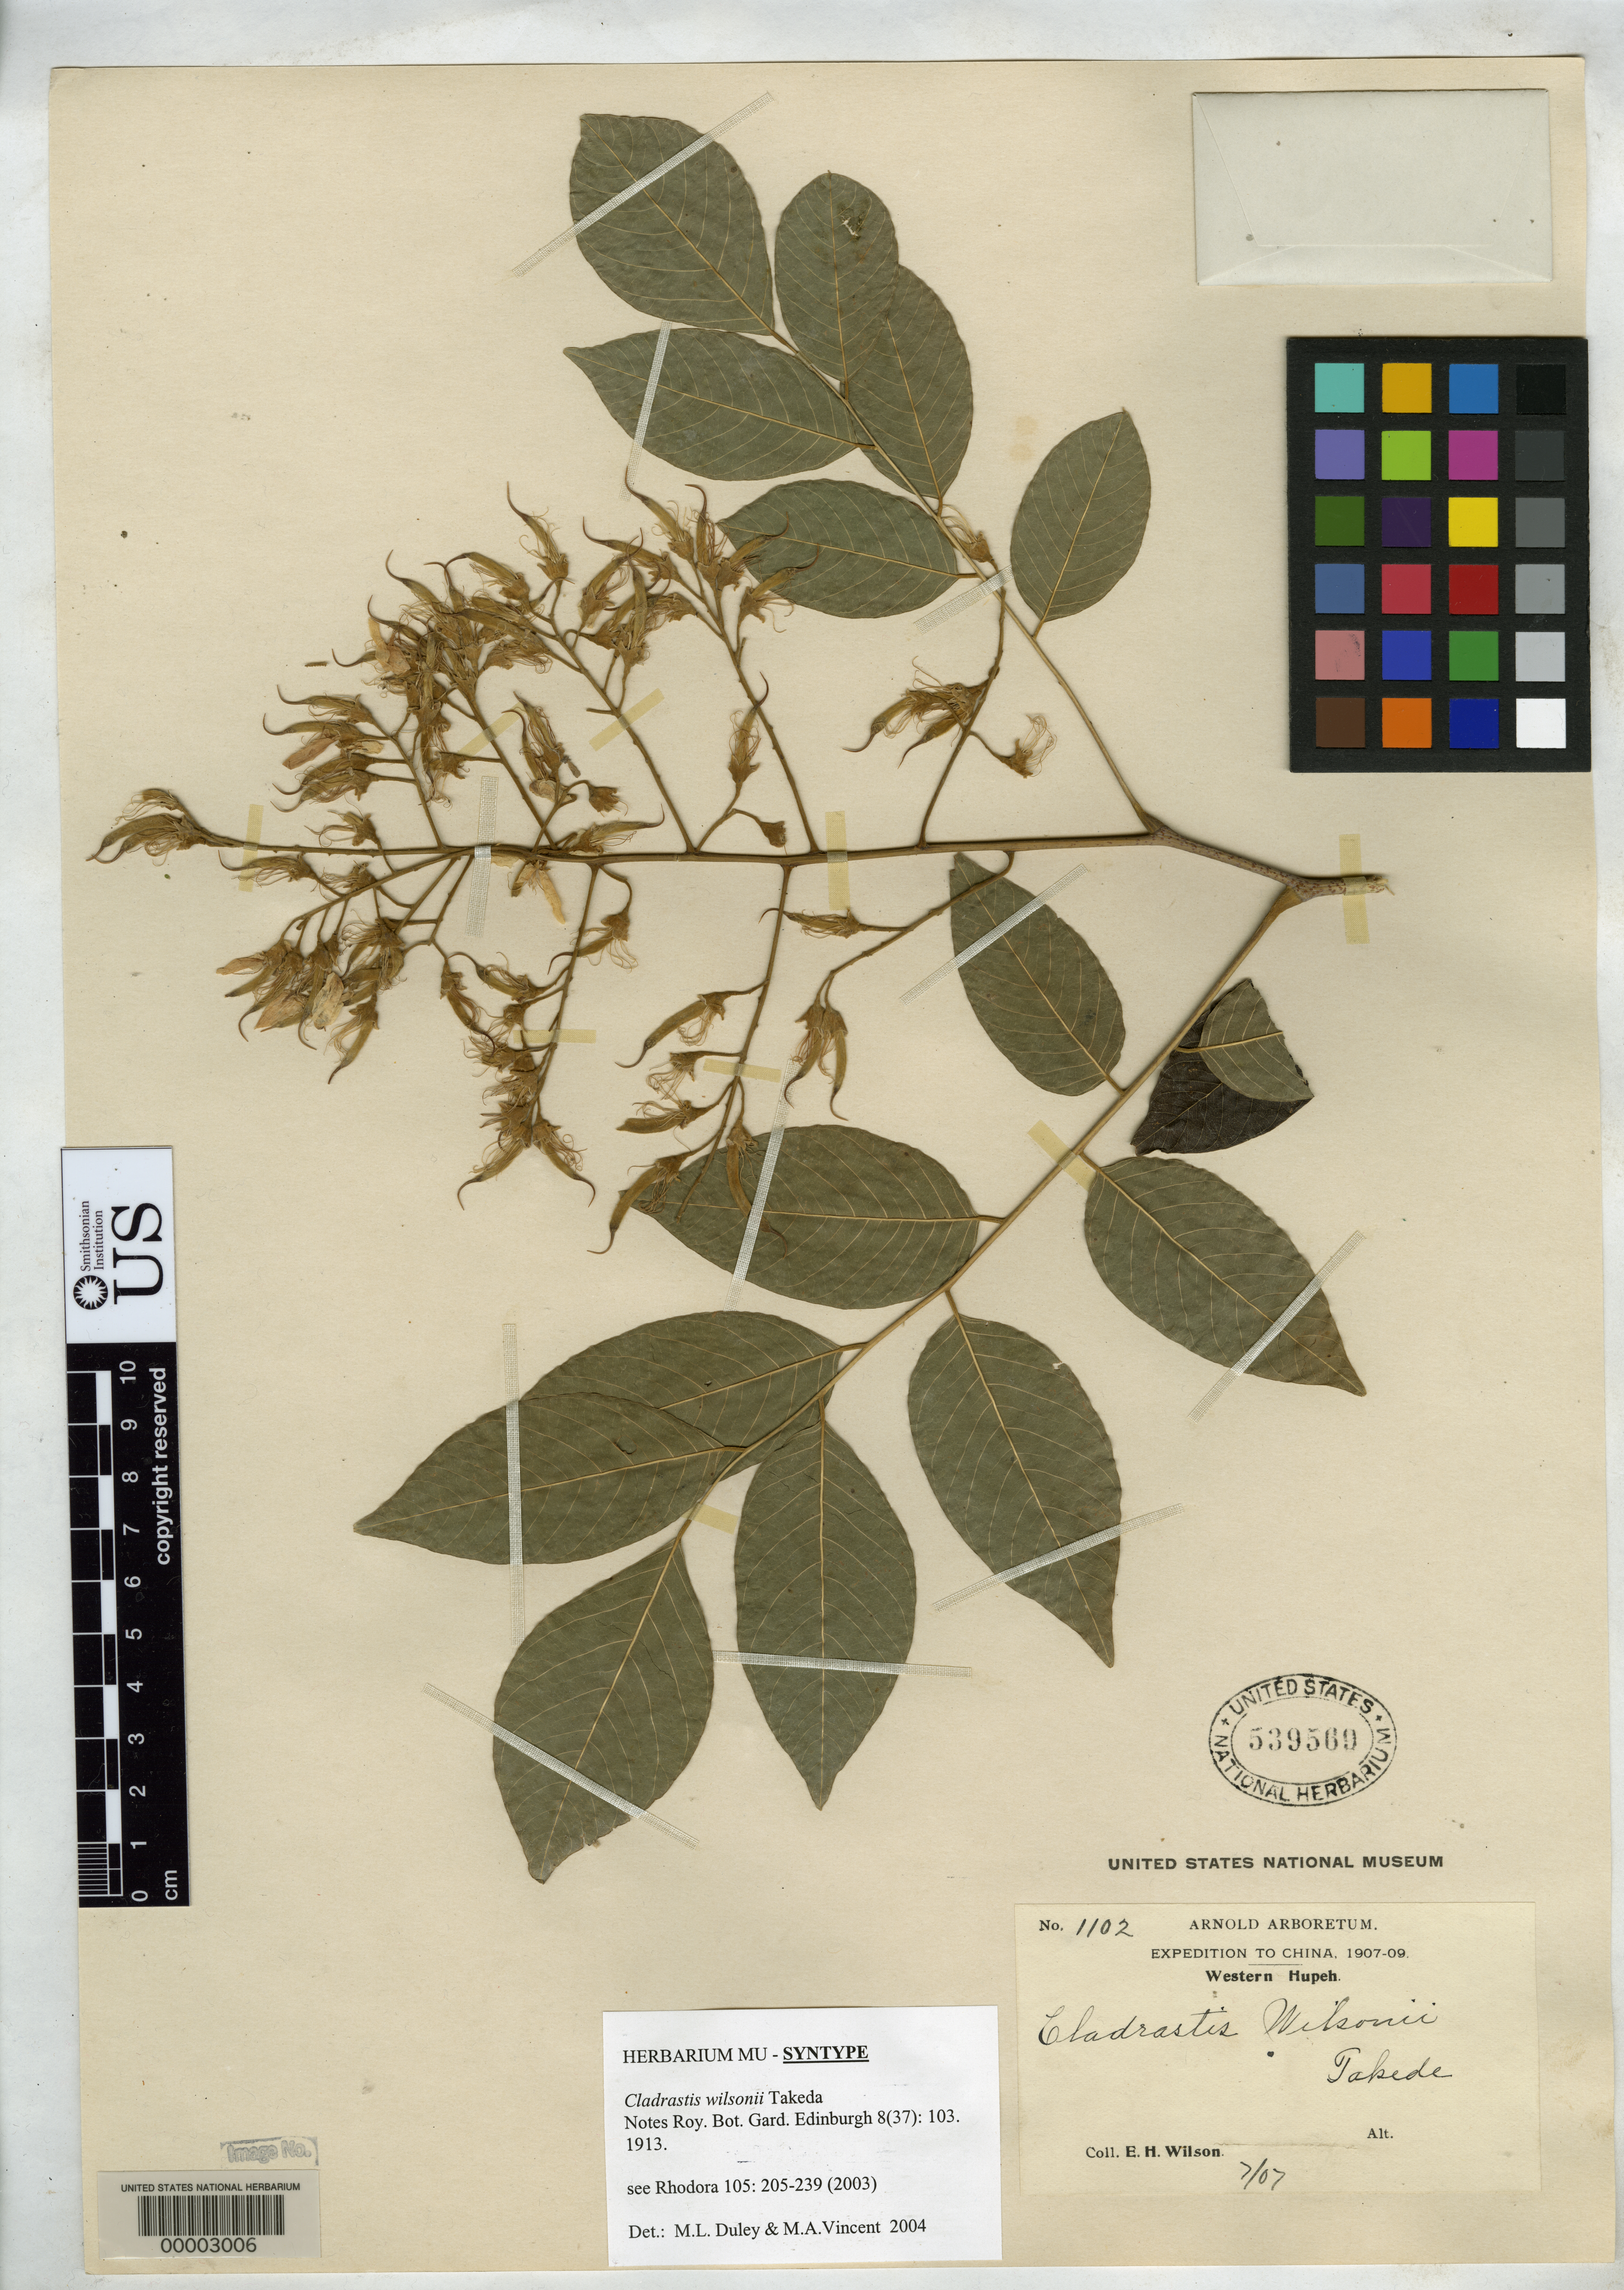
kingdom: Plantae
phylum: Tracheophyta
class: Magnoliopsida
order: Fabales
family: Fabaceae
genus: Cladrastis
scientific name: Cladrastis wilsonii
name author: Takeda in Sarg.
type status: Isosyntype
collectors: E. H. Wilson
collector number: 1102 P.p.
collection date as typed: Jul 1907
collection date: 1907-07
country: China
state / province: Hubei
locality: Western Hupeh.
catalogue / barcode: US 539569